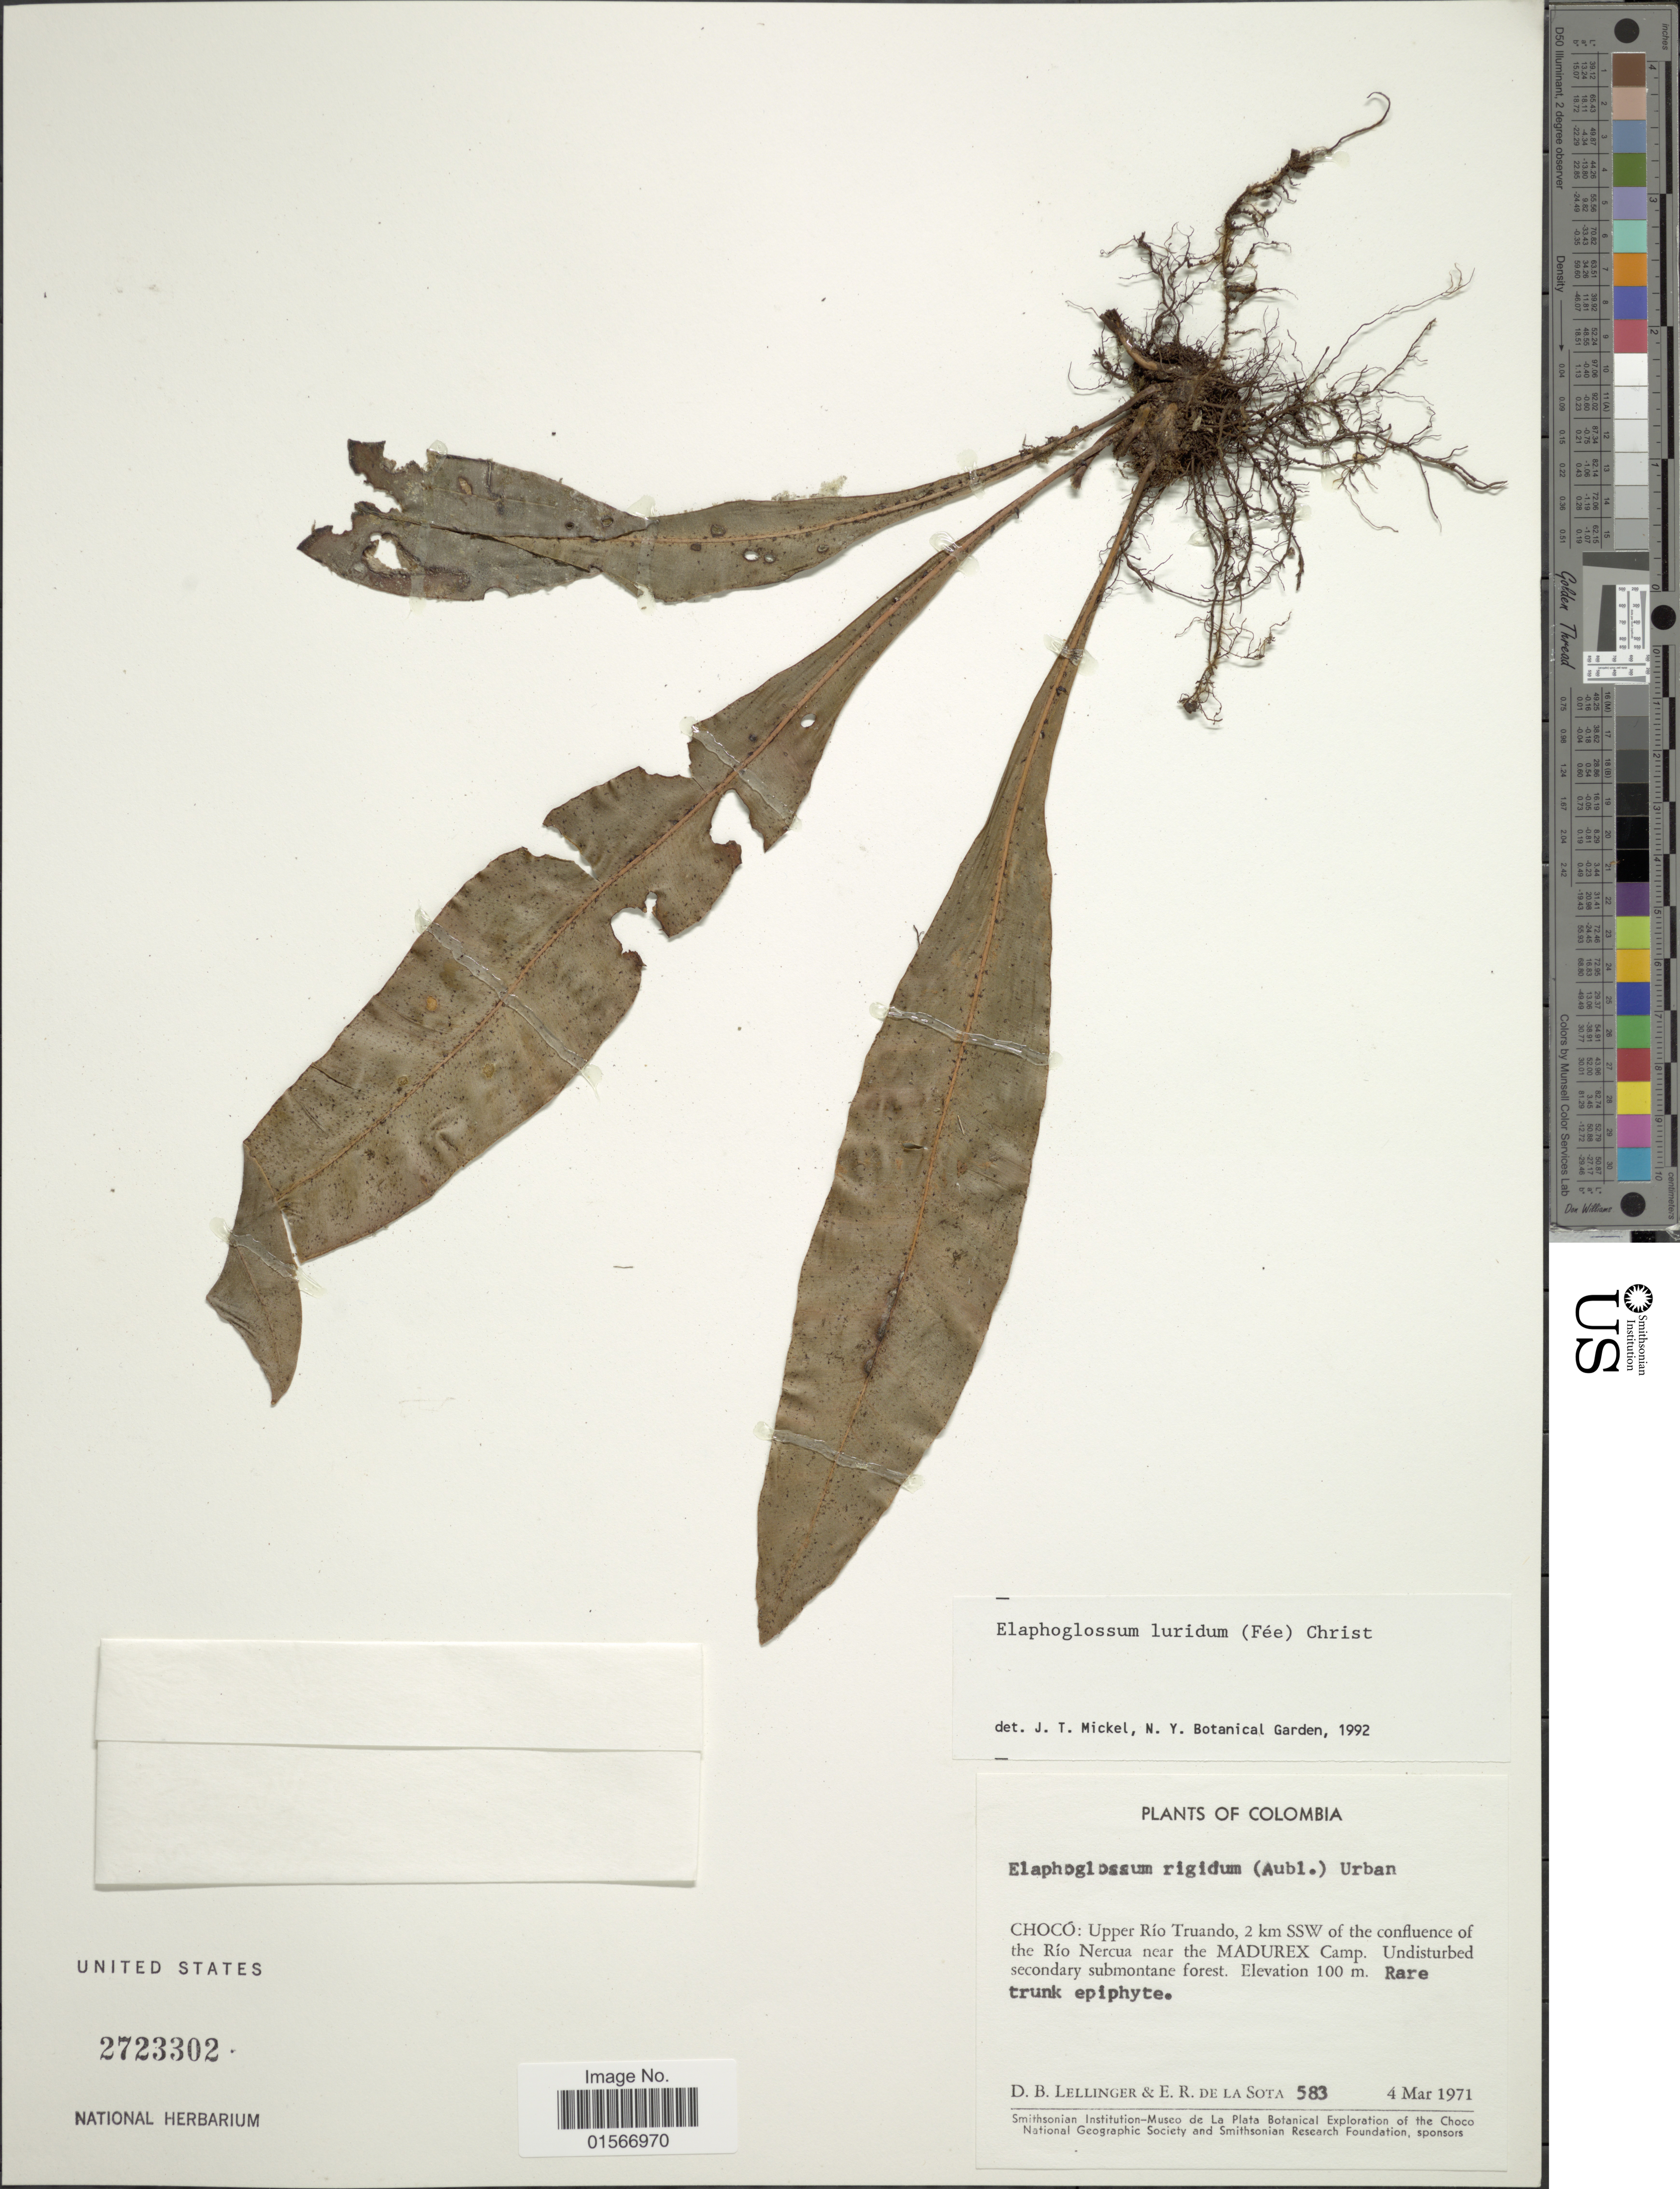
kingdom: Plantae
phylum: Tracheophyta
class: Polypodiopsida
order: Polypodiales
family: Dryopteridaceae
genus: Elaphoglossum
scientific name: Elaphoglossum luridum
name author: (Fée) Christ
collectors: D. B. Lellinger & E. R. de la Sota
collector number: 583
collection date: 1971-03-04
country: Colombia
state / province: Chocó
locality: Upper Río Truando, 2 km SSW of the confluence of the Río Nercua near the MADUREX Camp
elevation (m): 100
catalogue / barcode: US 2723302